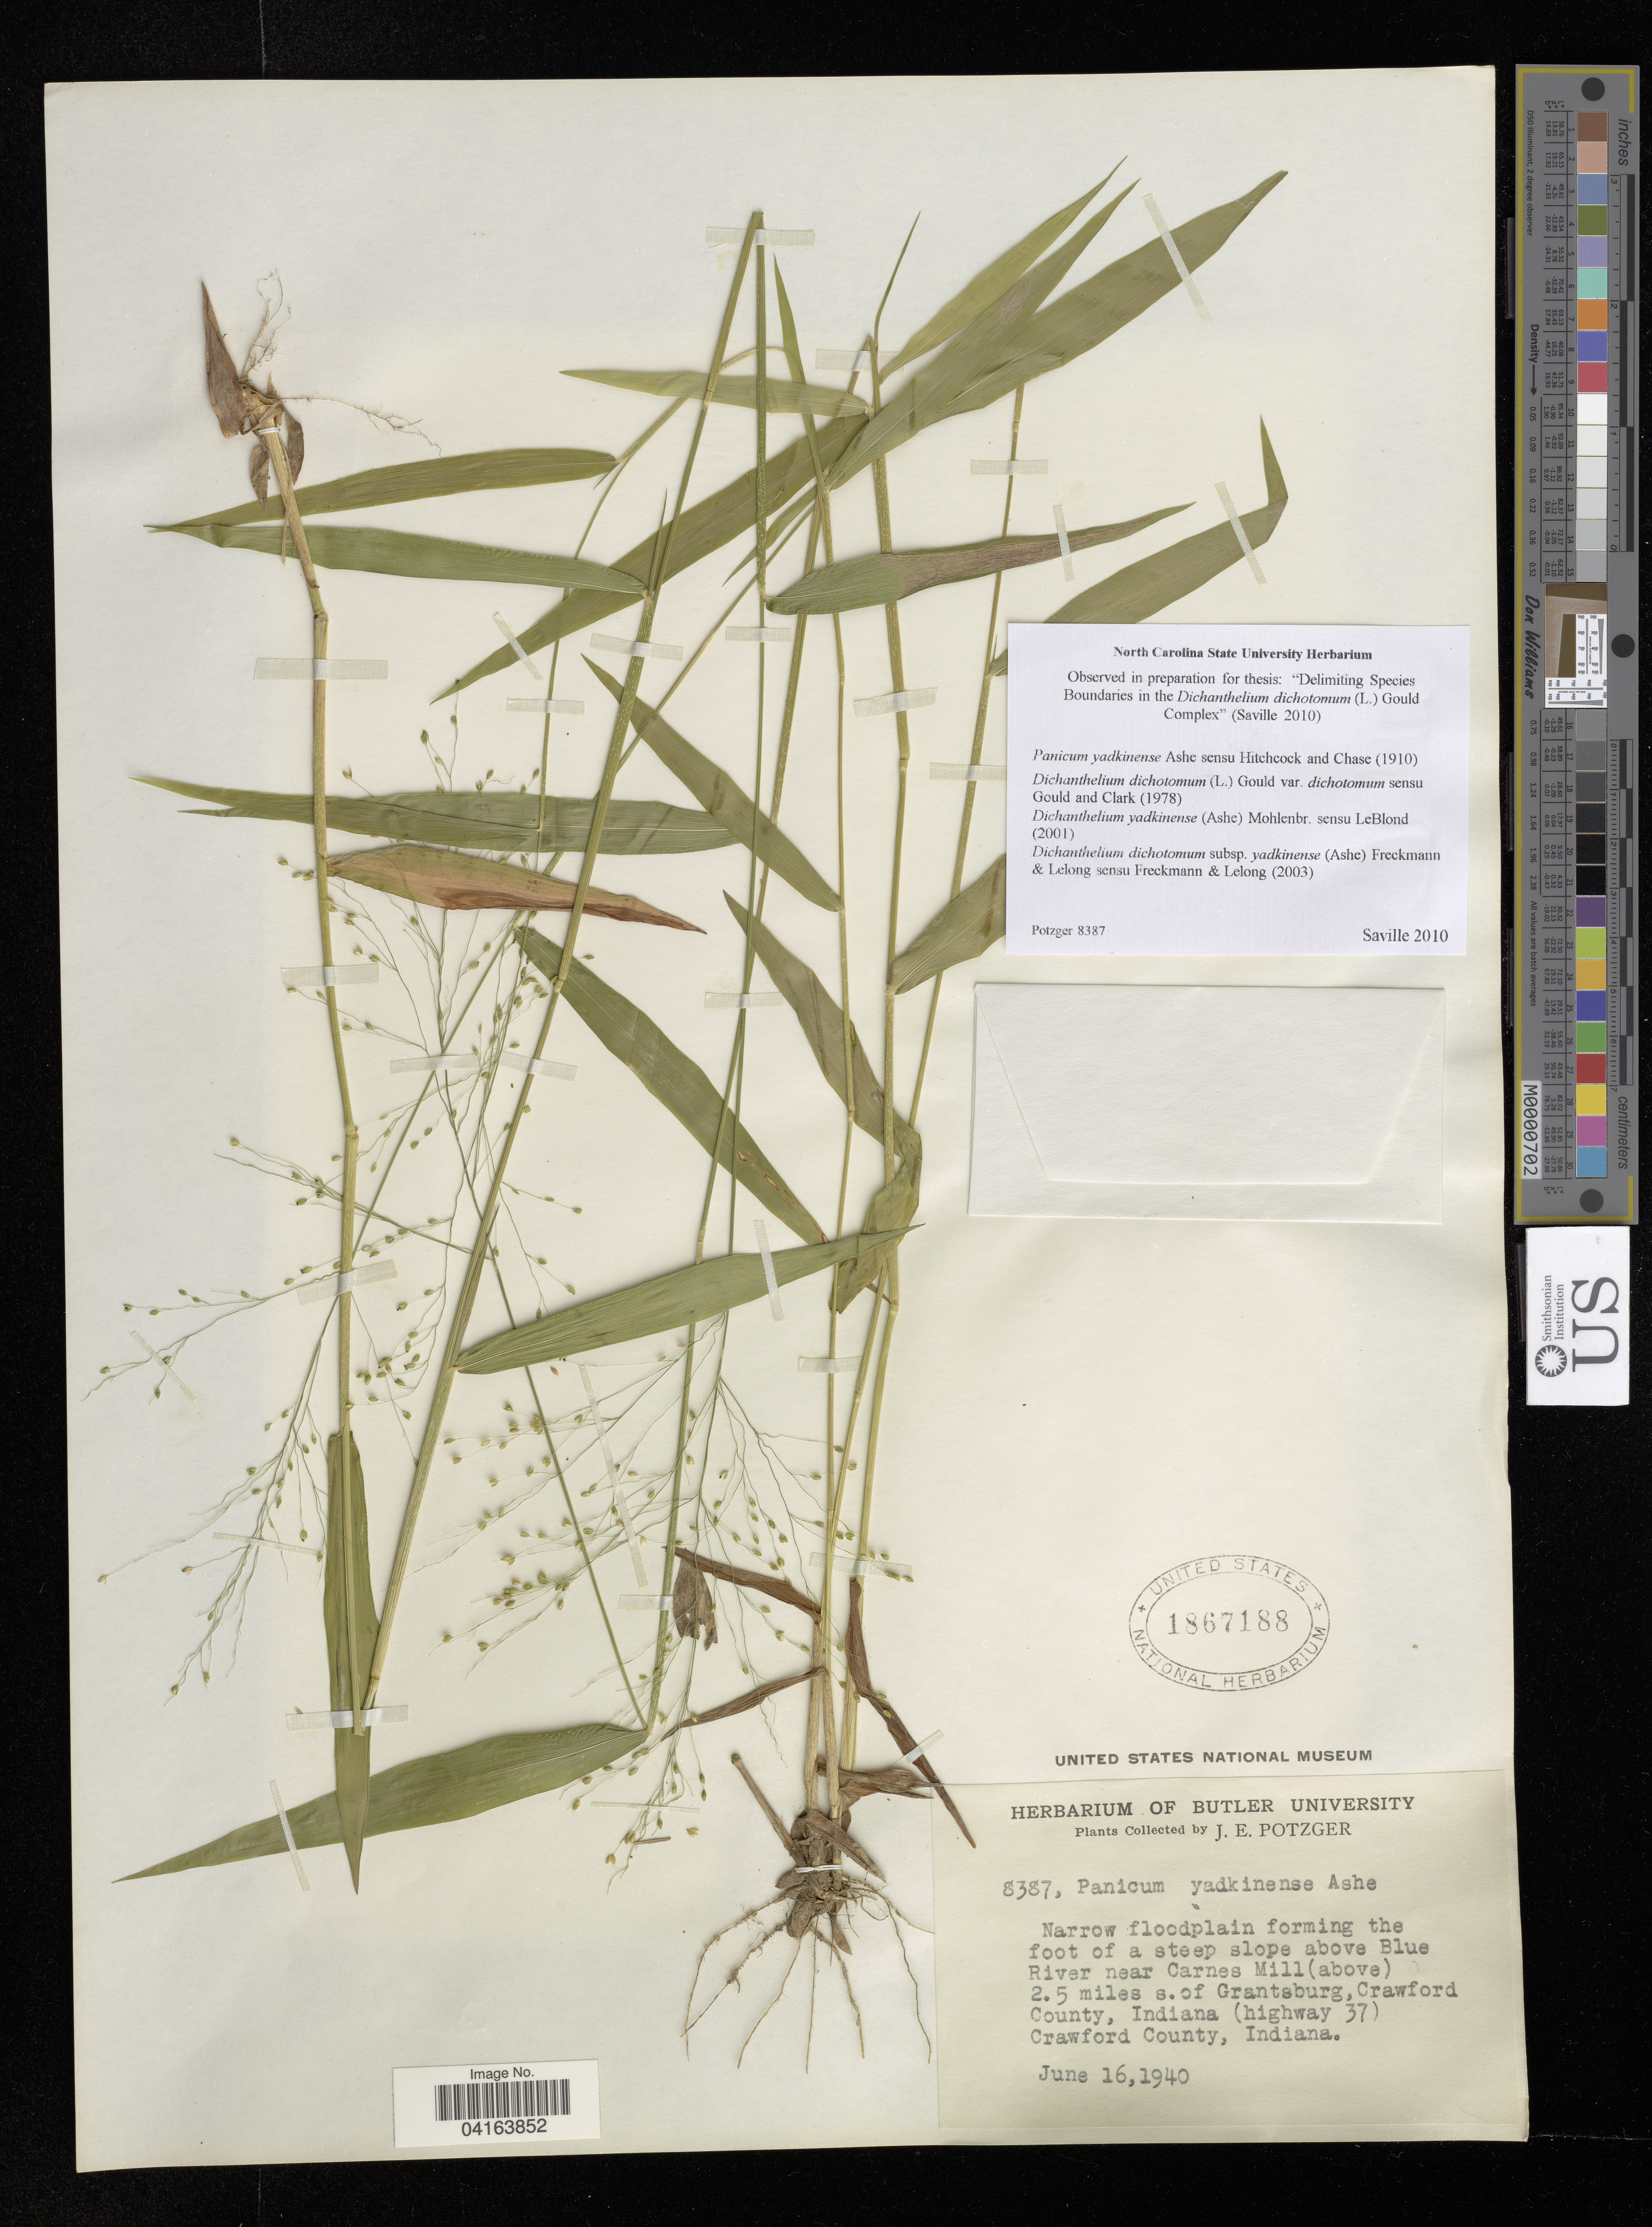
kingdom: Plantae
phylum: Tracheophyta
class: Liliopsida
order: Poales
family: Poaceae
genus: Dichanthelium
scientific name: Dichanthelium dichotomum subsp. yadkinense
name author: (Ashe) Freckmann & Lelong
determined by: Saville, A. C., (NCSC), North Carolina State University (UNITED STATES)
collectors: J. Potzger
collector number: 8387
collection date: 1940-06-16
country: United States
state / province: Indiana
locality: Above Blue River near Carnes Mill (above) 2.5 miles s. of Grantsburg, Crawford County, (highway 37).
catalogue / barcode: US 1867188